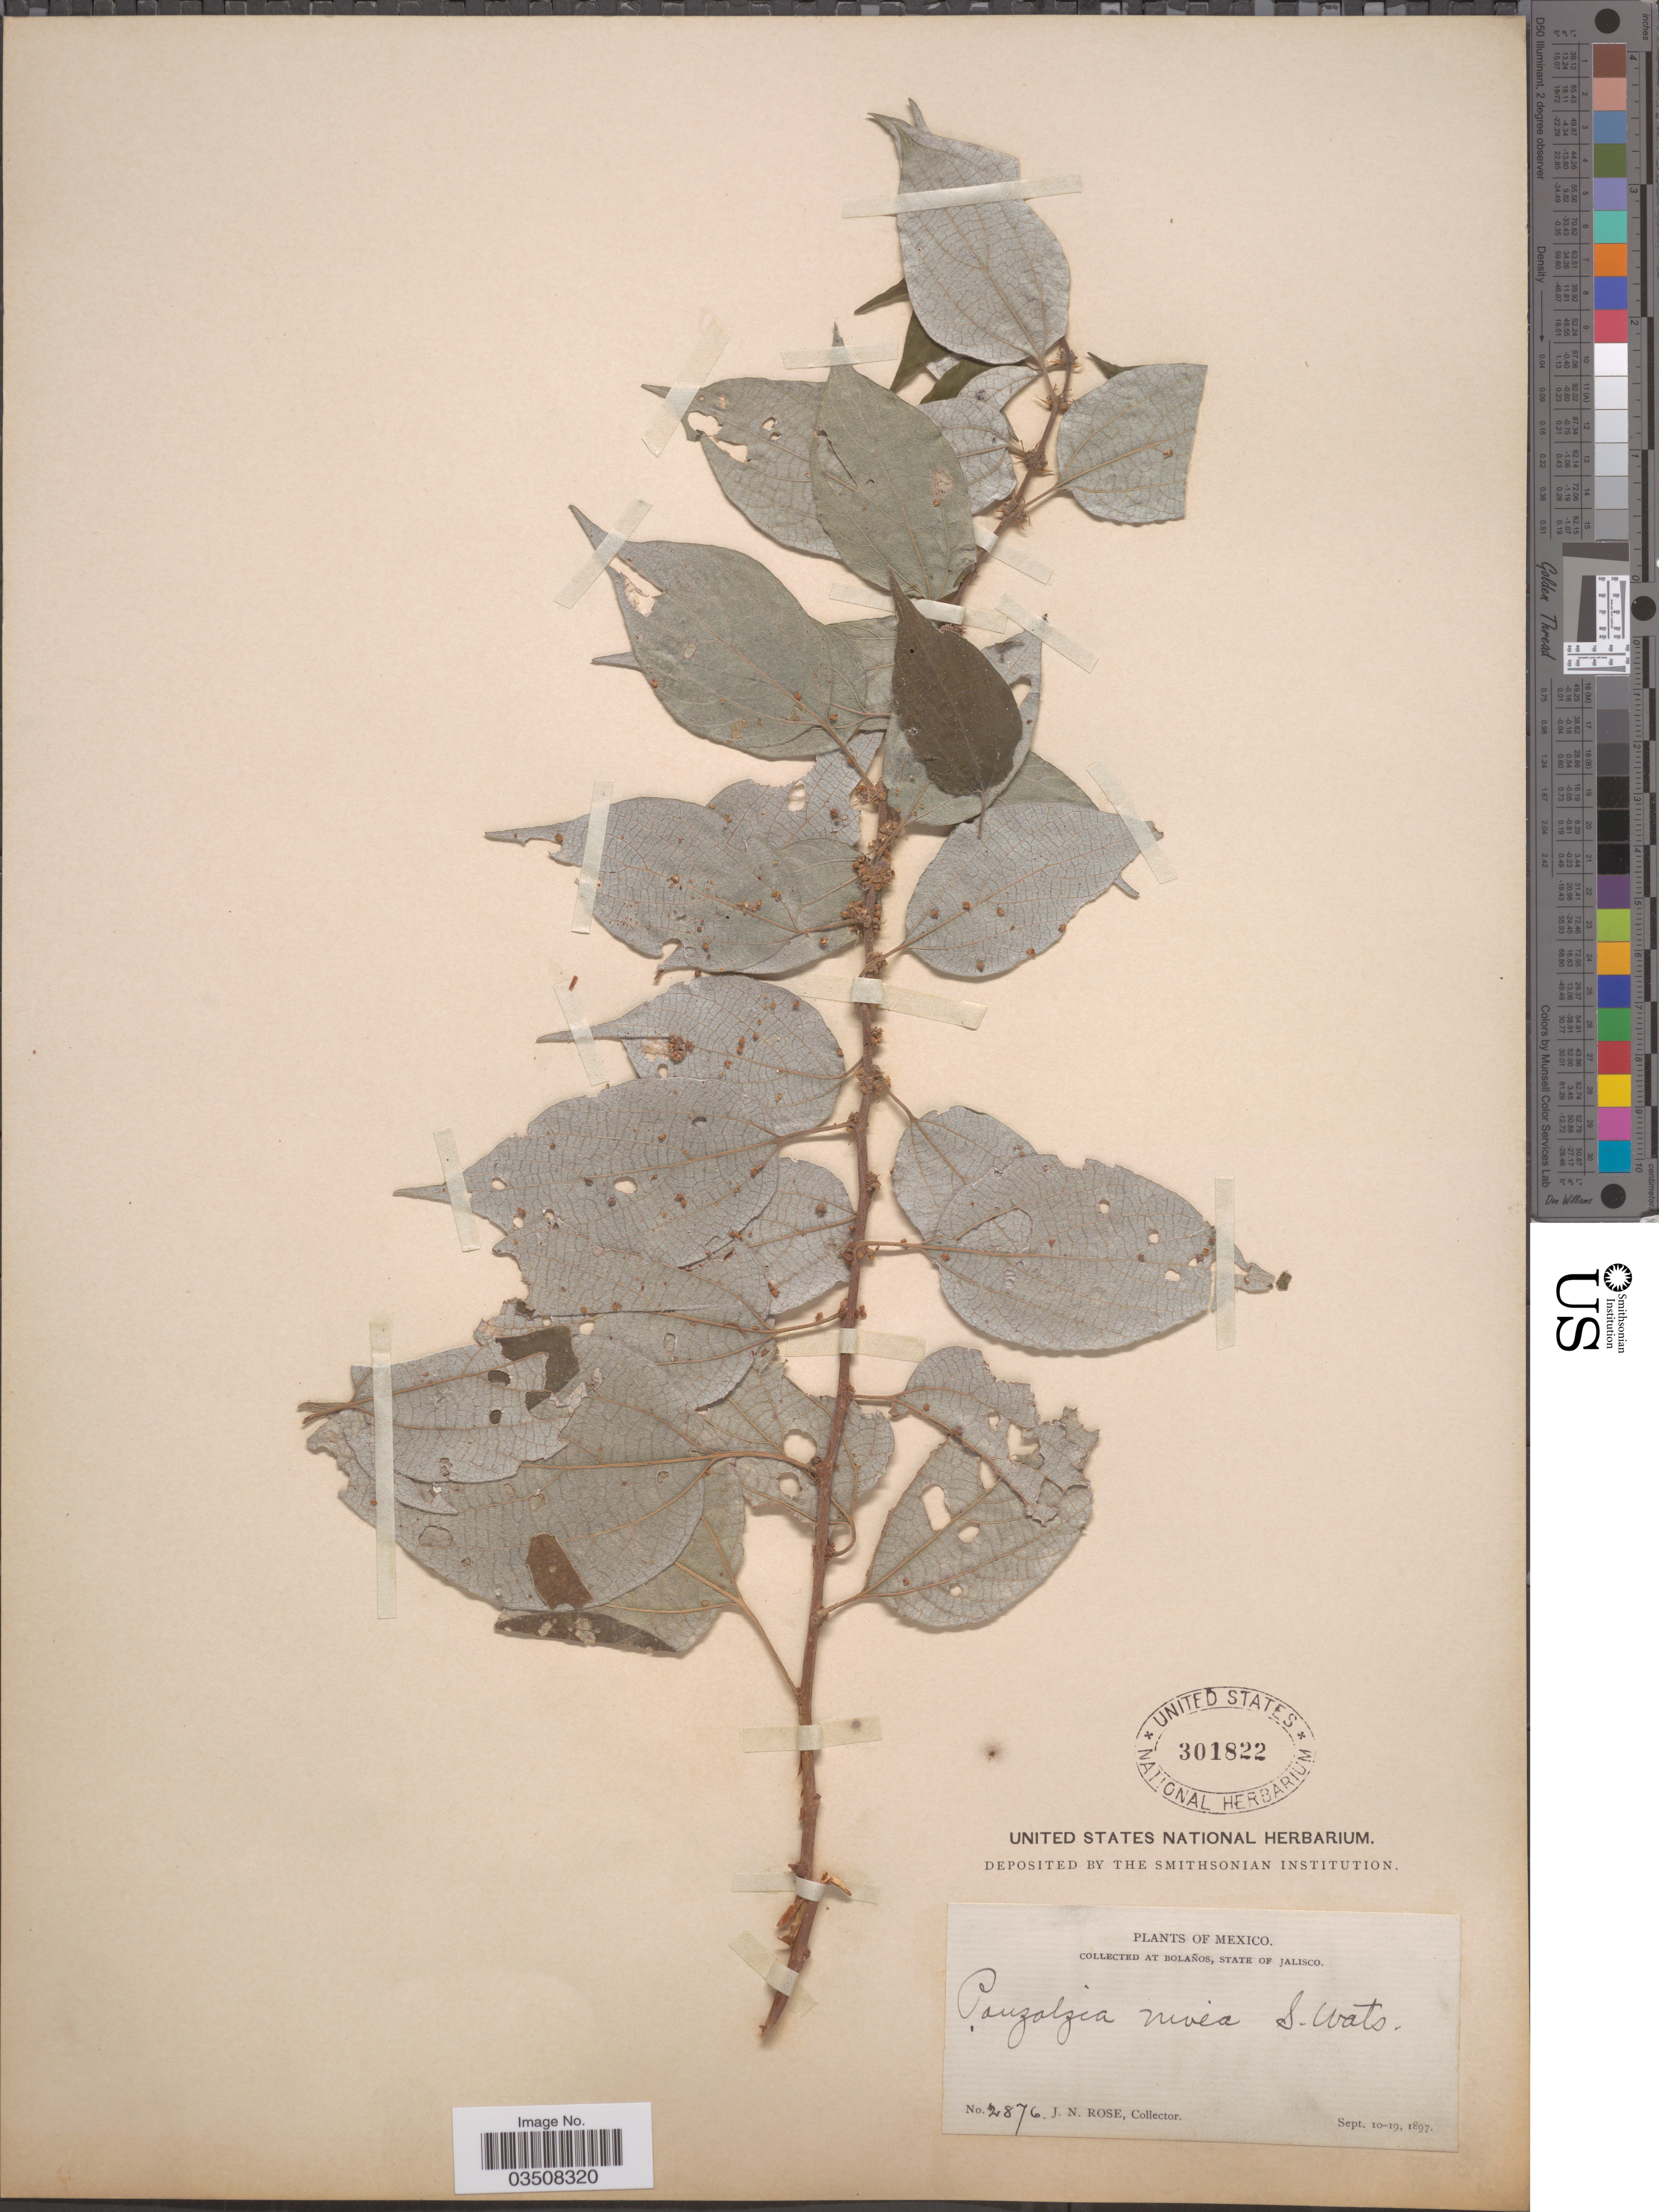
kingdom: Plantae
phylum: Tracheophyta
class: Magnoliopsida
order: Rosales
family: Urticaceae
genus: Pouzolzia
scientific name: Pouzolzia nivea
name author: S. Watson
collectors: J. N. Rose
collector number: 2876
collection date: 1897-09-10/1897-09-19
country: Mexico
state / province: Jalisco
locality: Bolaños.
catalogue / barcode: US 301822